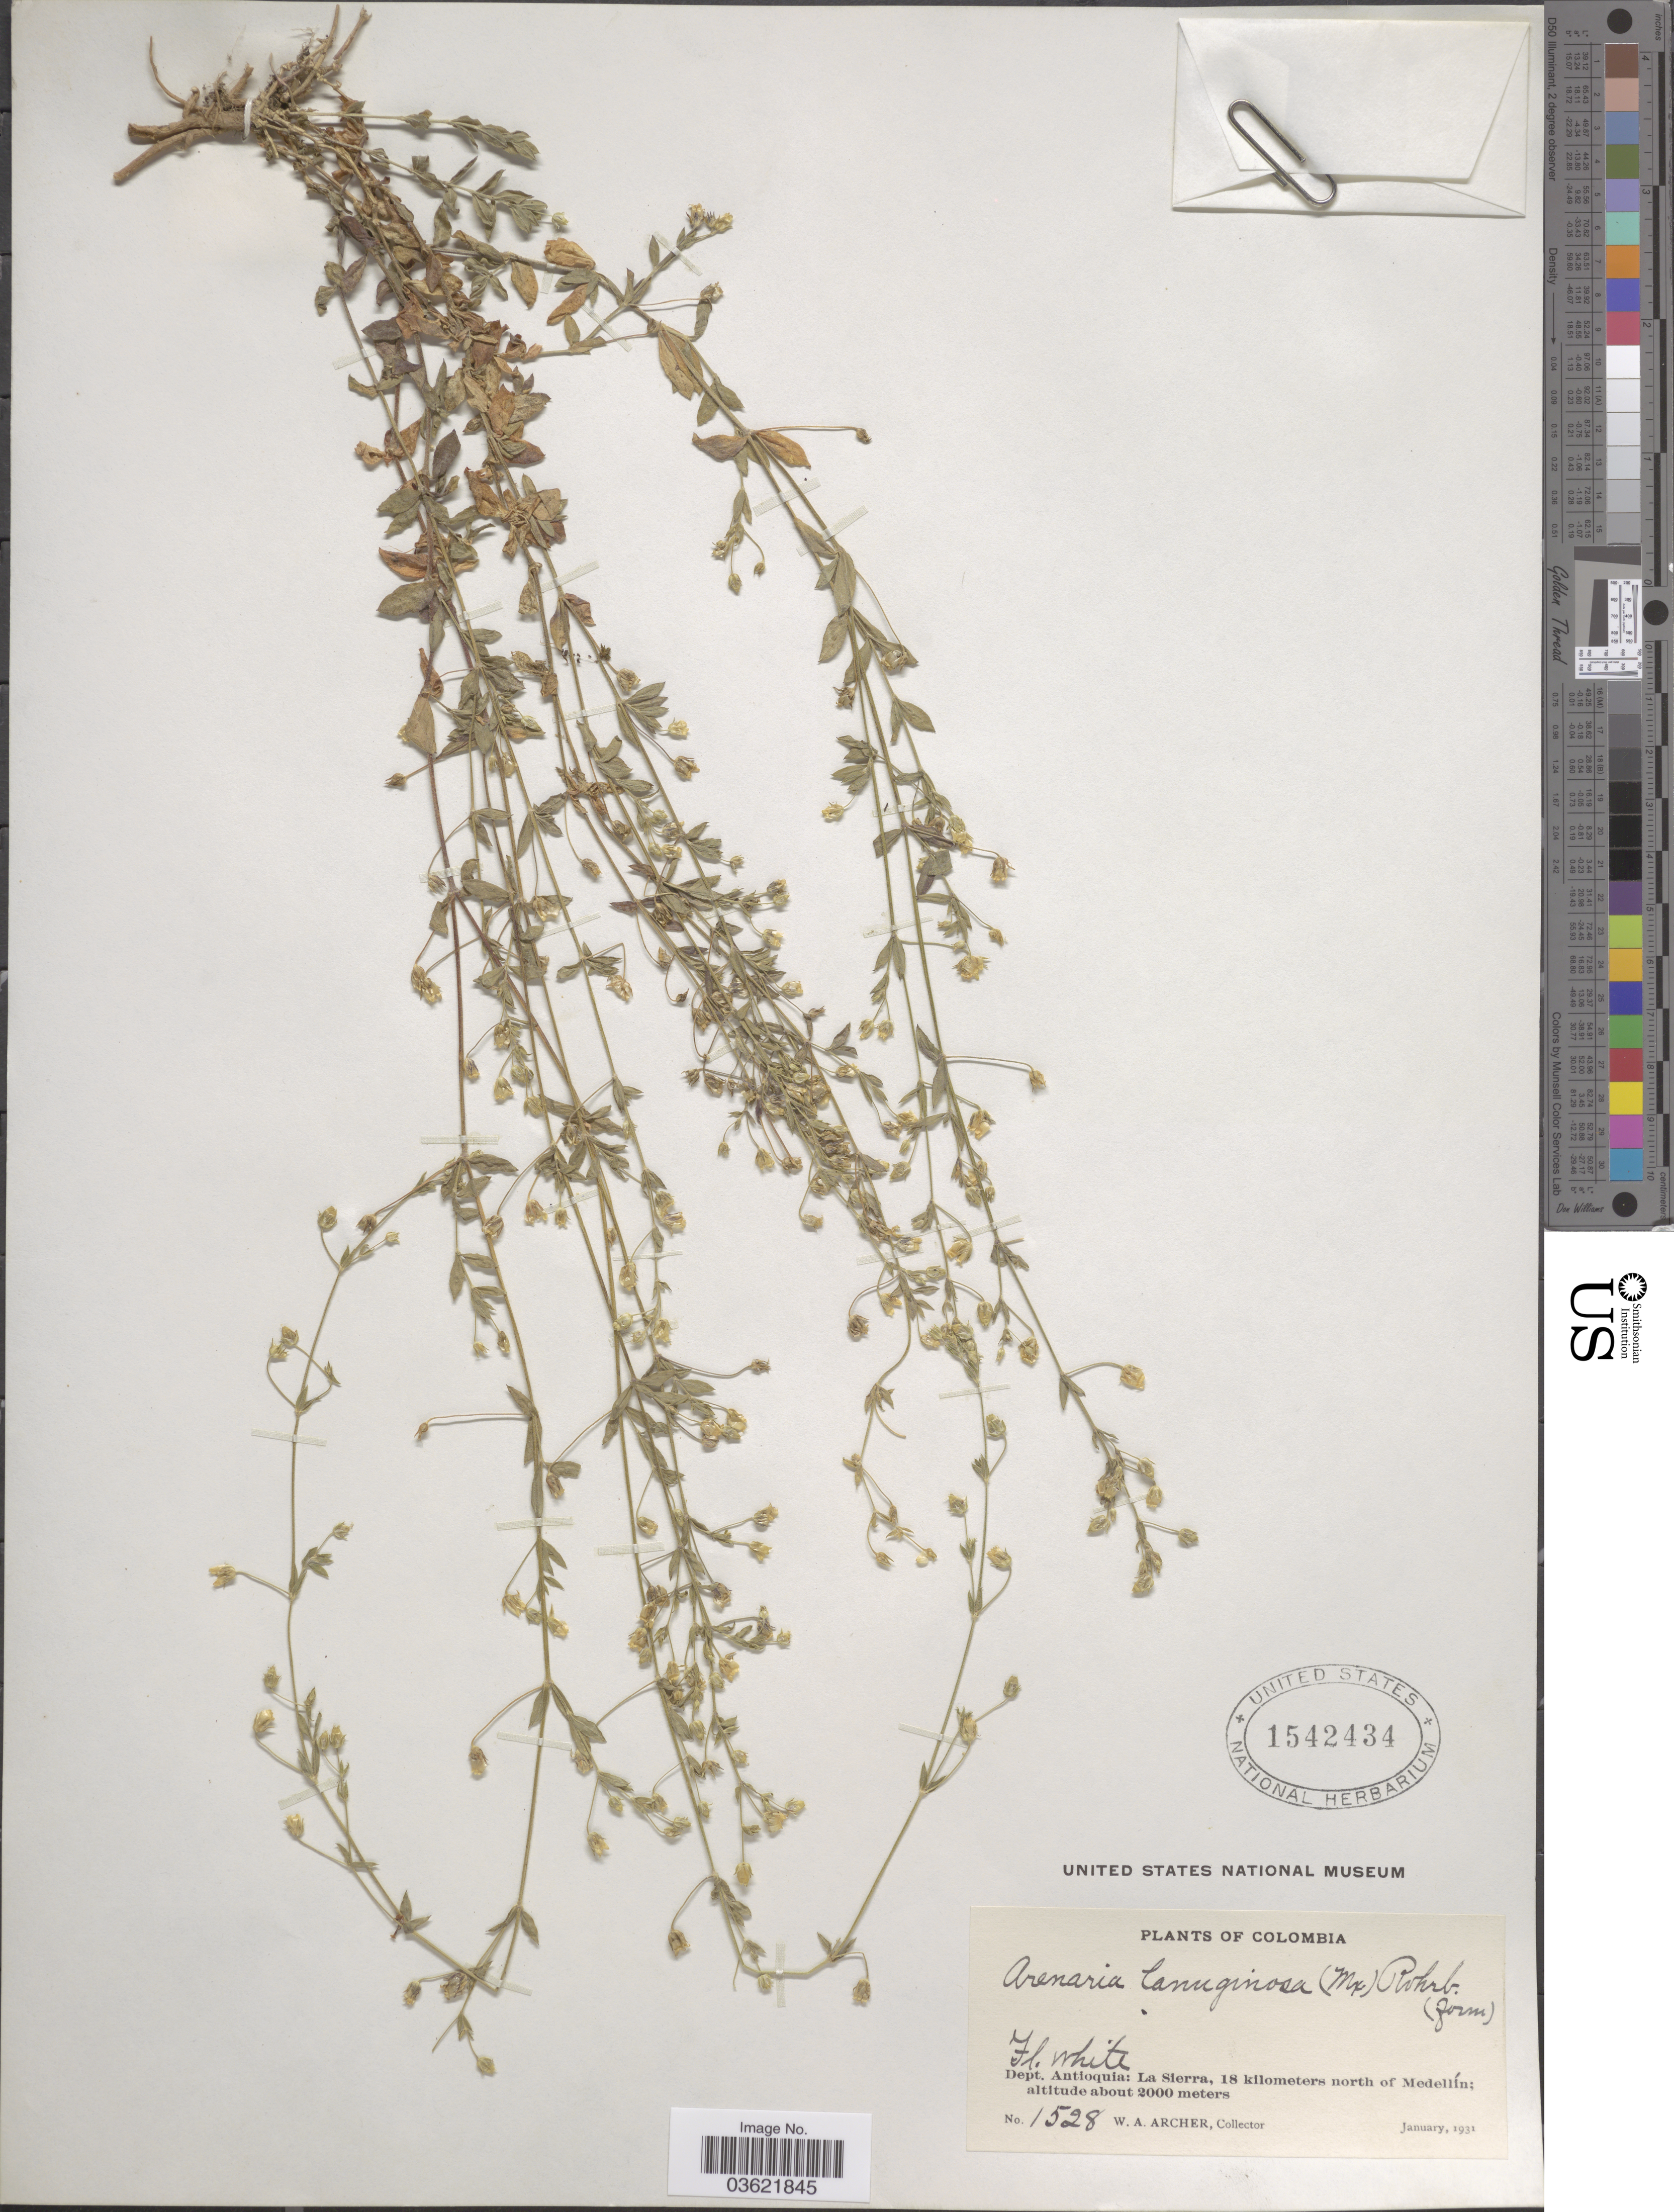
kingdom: Plantae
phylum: Tracheophyta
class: Magnoliopsida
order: Caryophyllales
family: Caryophyllaceae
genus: Arenaria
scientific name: Arenaria lanuginosa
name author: (Michx.) Rohrb.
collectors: W. Archer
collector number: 1528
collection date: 1931-01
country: Colombia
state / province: Antioquia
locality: Dept. Antioquia: La Sierra, 18 kilometers north of Medellín.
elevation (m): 2000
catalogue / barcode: US 1542434